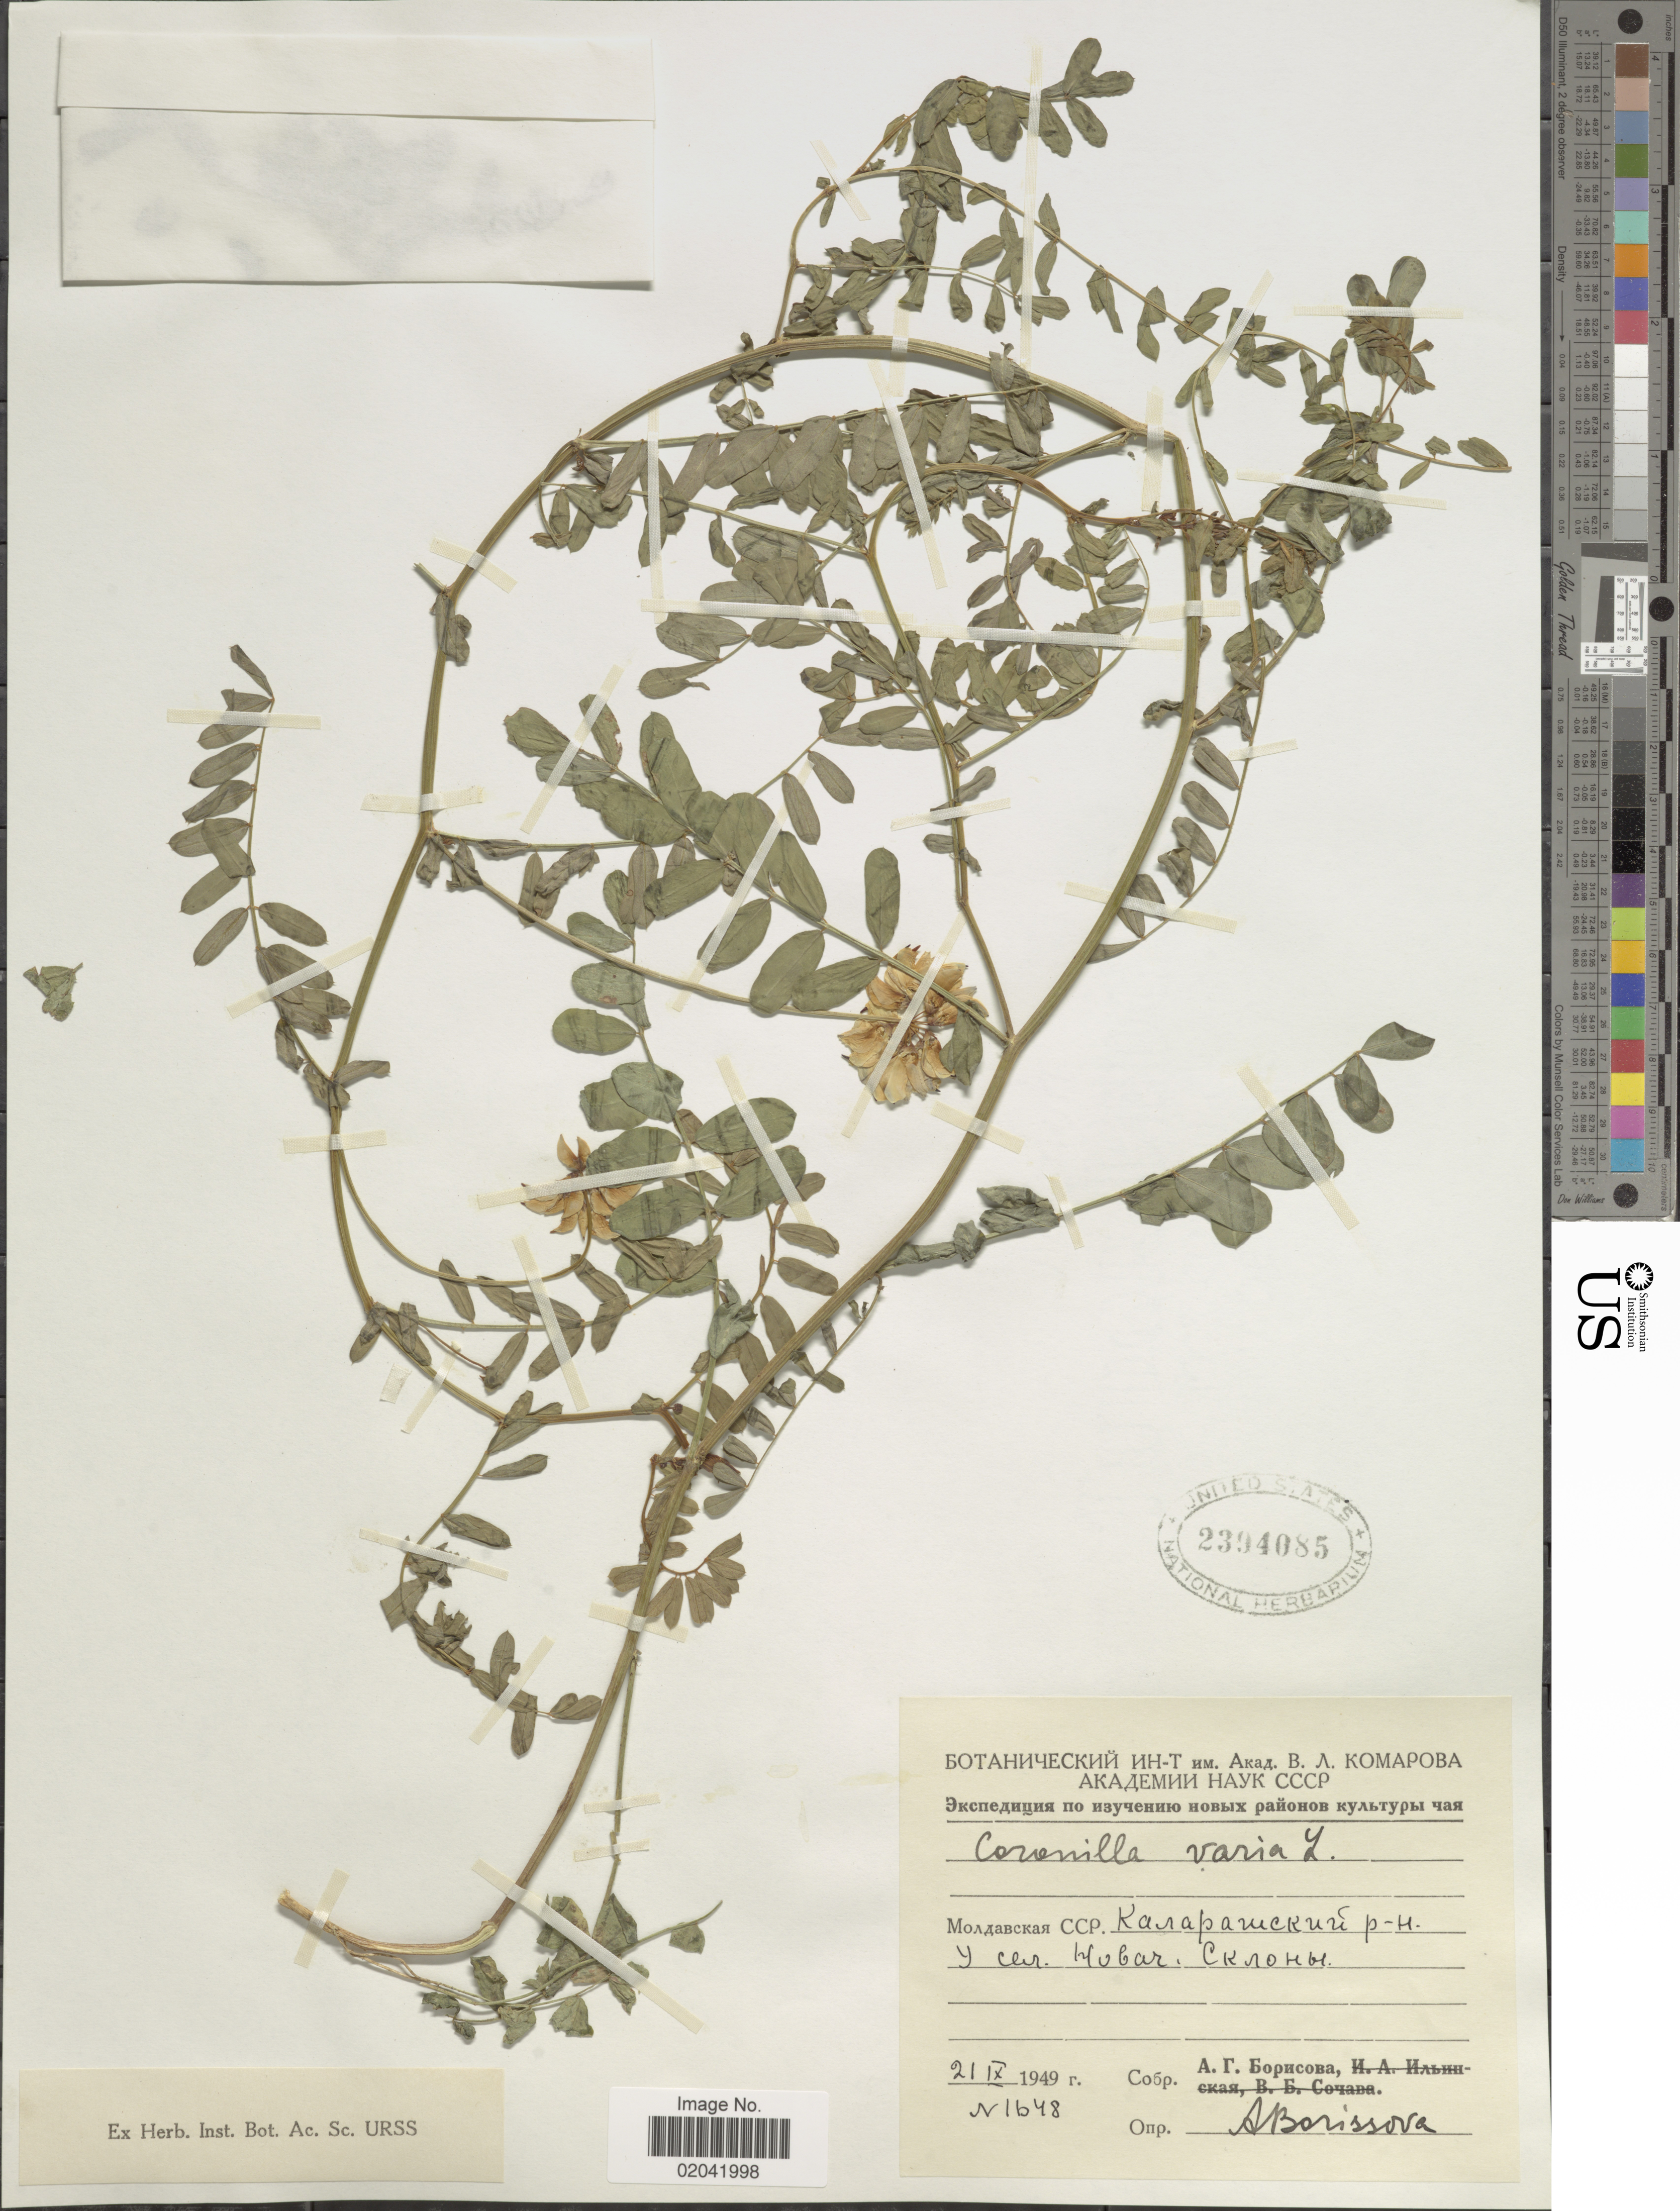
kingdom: Plantae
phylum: Tracheophyta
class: Magnoliopsida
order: Fabales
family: Fabaceae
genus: Coronilla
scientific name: Coronilla varia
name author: L.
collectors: A. Borisova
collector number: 1648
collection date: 1949-09-21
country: Moldova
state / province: Călăraşi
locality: Novaci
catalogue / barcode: US 2394085